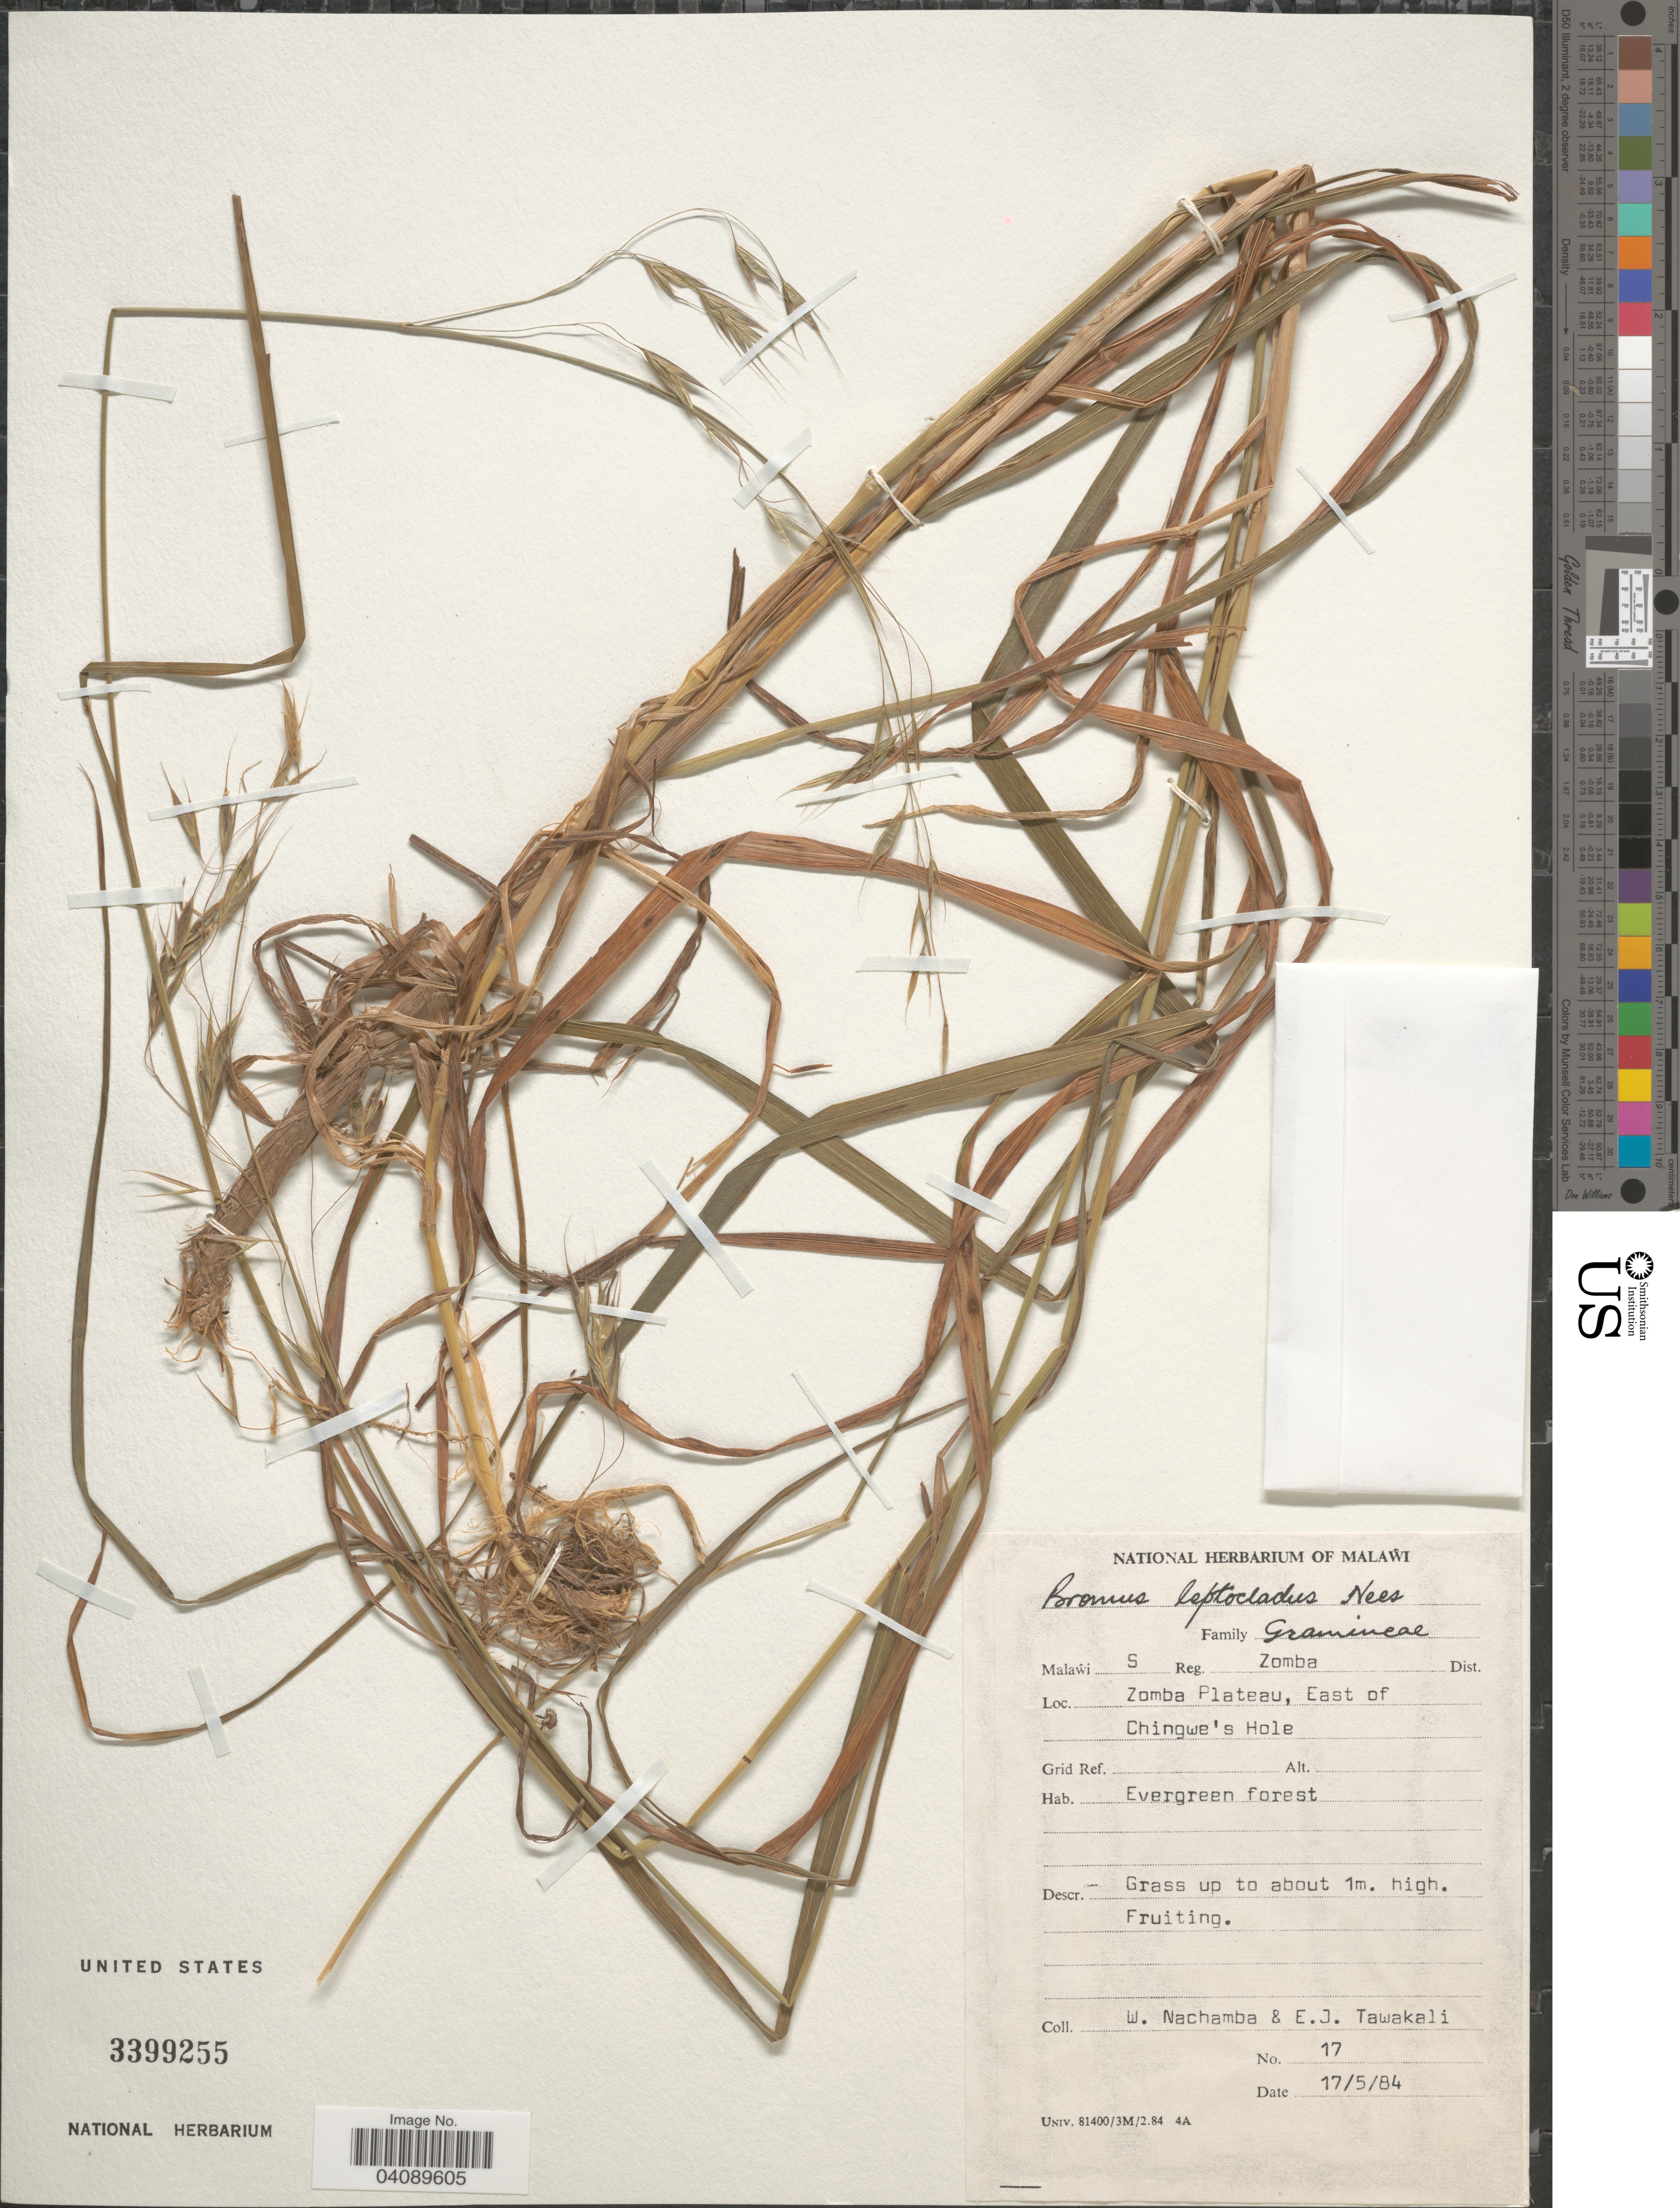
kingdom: Plantae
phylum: Tracheophyta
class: Liliopsida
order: Poales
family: Poaceae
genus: Bromus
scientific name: Bromus leptoclados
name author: Nees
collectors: W. Nachamba & E. Tawakali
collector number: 17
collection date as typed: Transcribed d/m/y: 17/5/84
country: Malawi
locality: Malawi S. Reg. Zomba Dist. Zomba Plateau, East of Chingwe's Hole.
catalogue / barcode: US 3399255